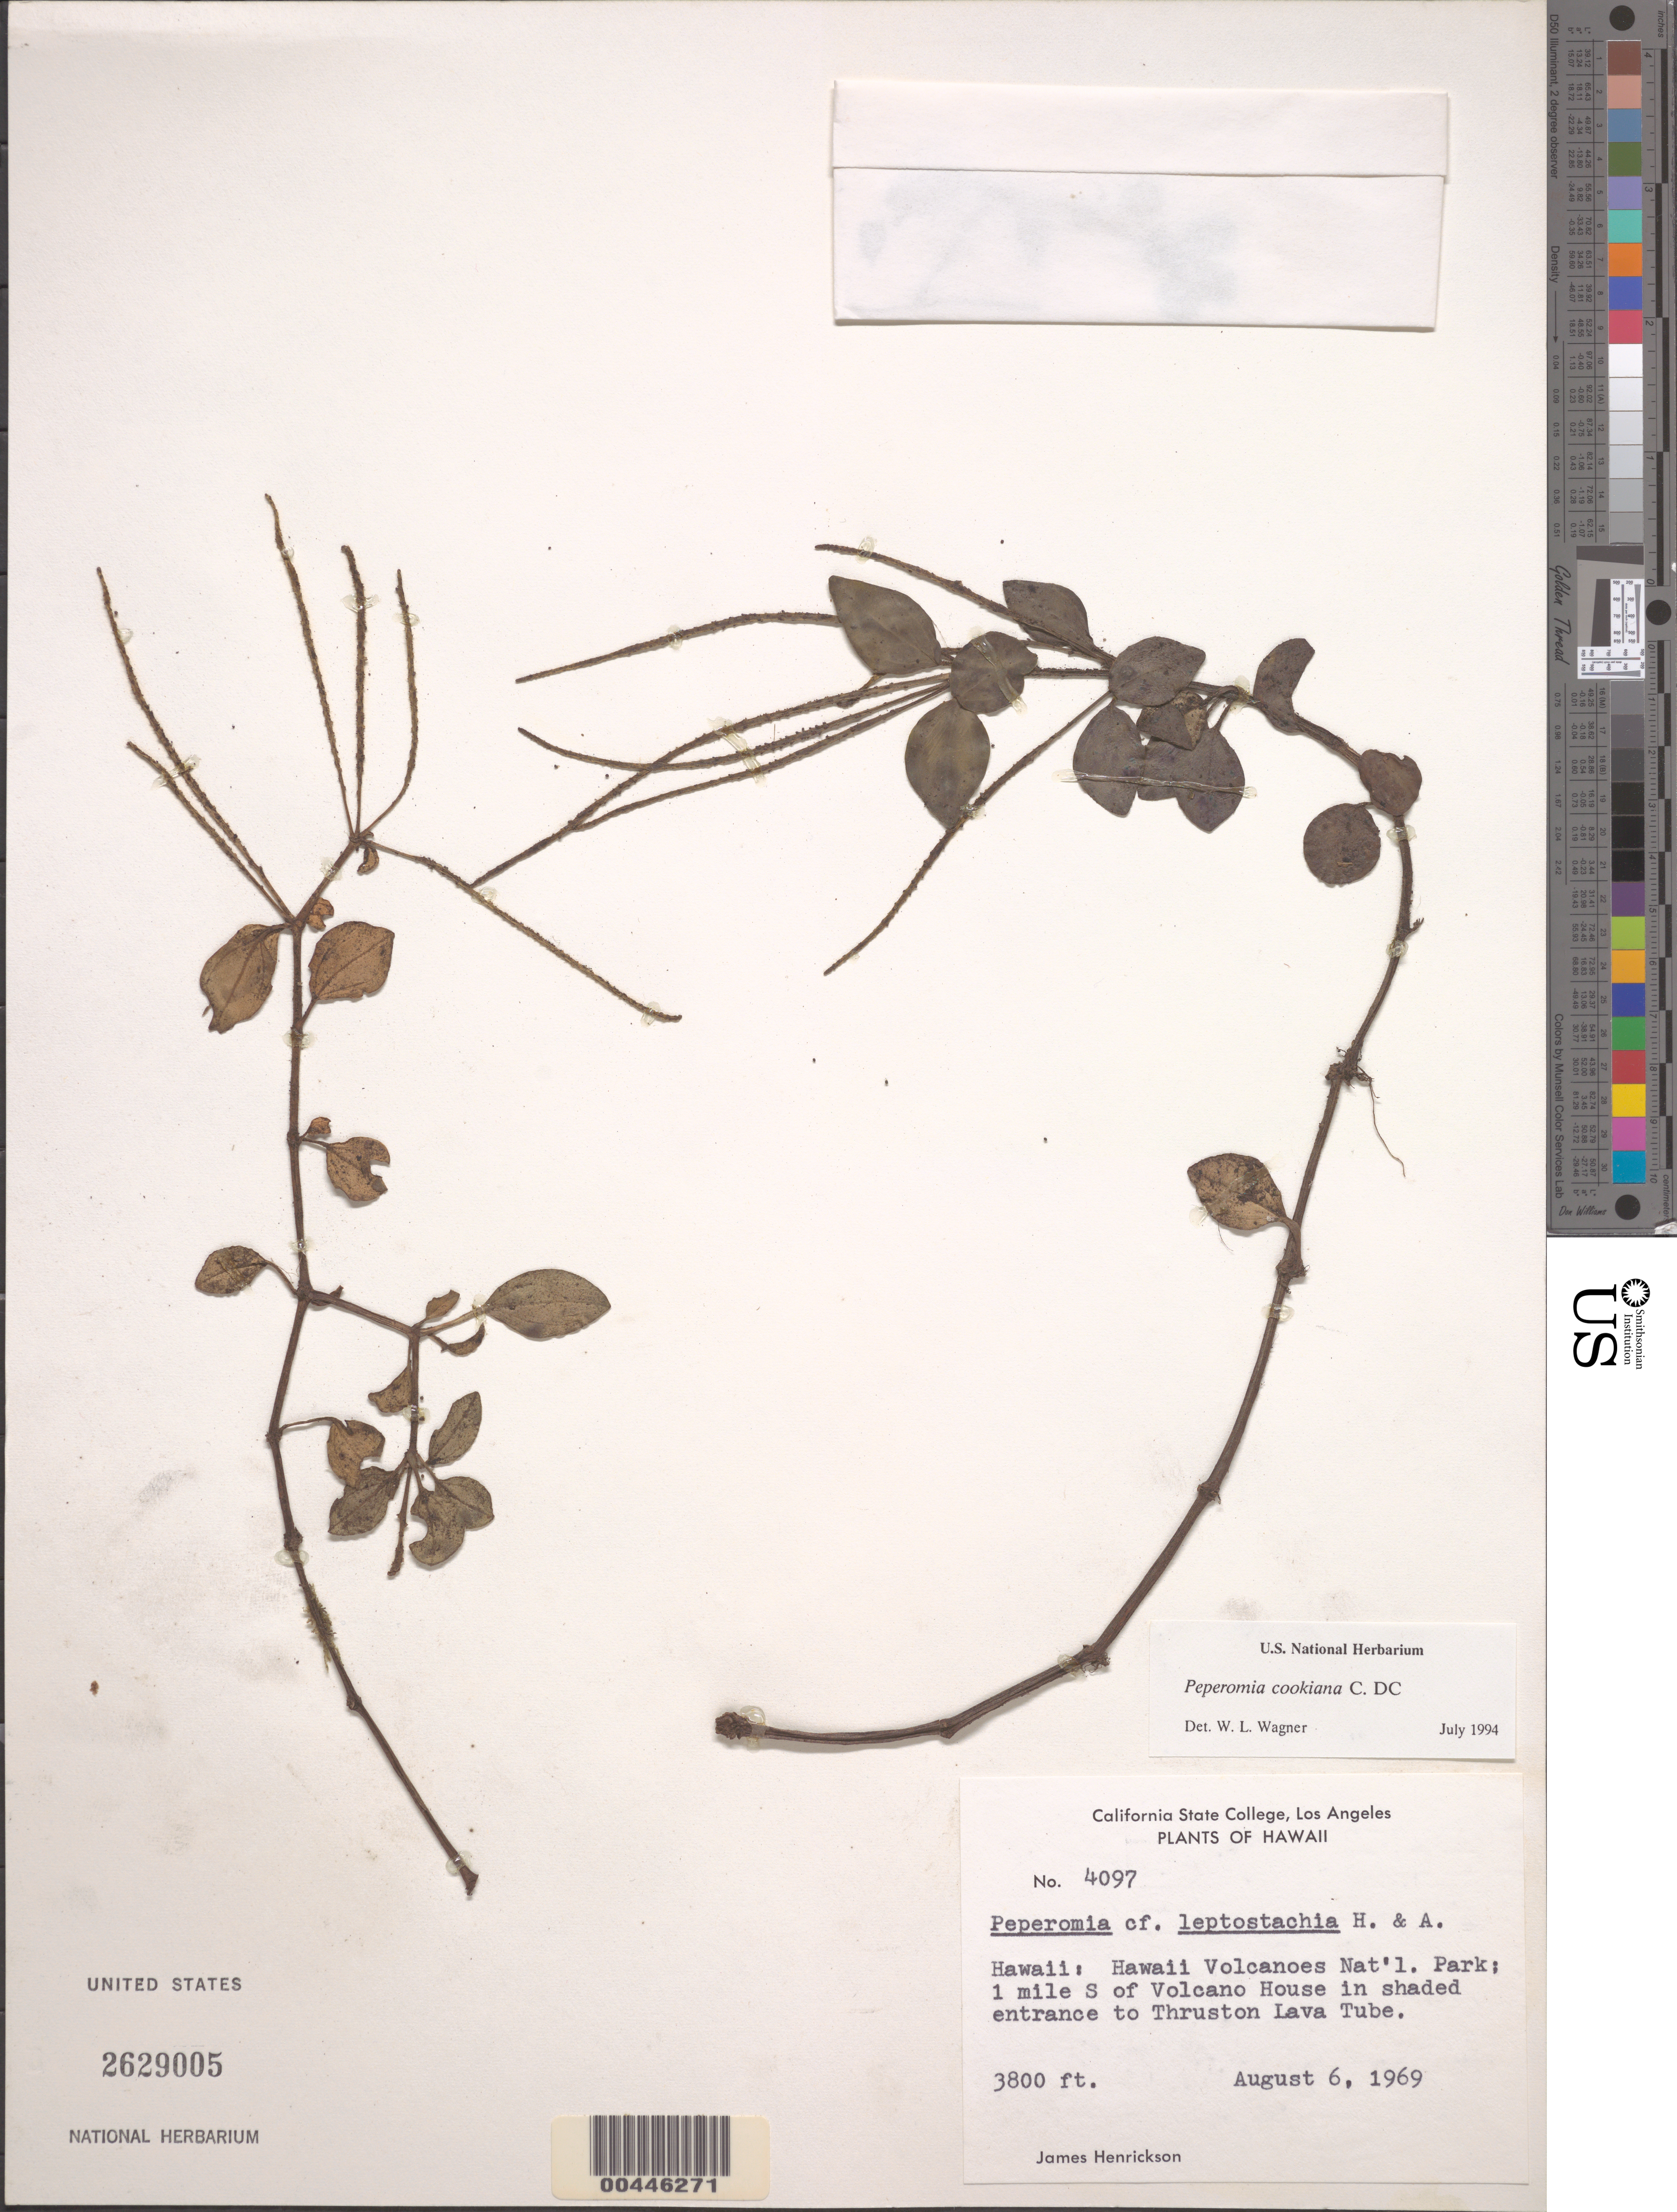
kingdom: Plantae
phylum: Tracheophyta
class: Magnoliopsida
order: Piperales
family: Piperaceae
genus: Peperomia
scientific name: Peperomia cookiana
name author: C. DC.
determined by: Wagner, W. L., (BOT), Smithsonian Institution - National Museum of Natural History (UNITED STATES)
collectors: J. S. Henrickson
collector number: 4097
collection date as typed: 6 Aug 1969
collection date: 1969-08-06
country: United States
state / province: Hawaii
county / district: Hawaii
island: Hawaii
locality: Hawaii Volcanoes National Park, 1 mi S of Volcano House in shaded entrance to Thurston Lava Tube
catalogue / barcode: US 2629005